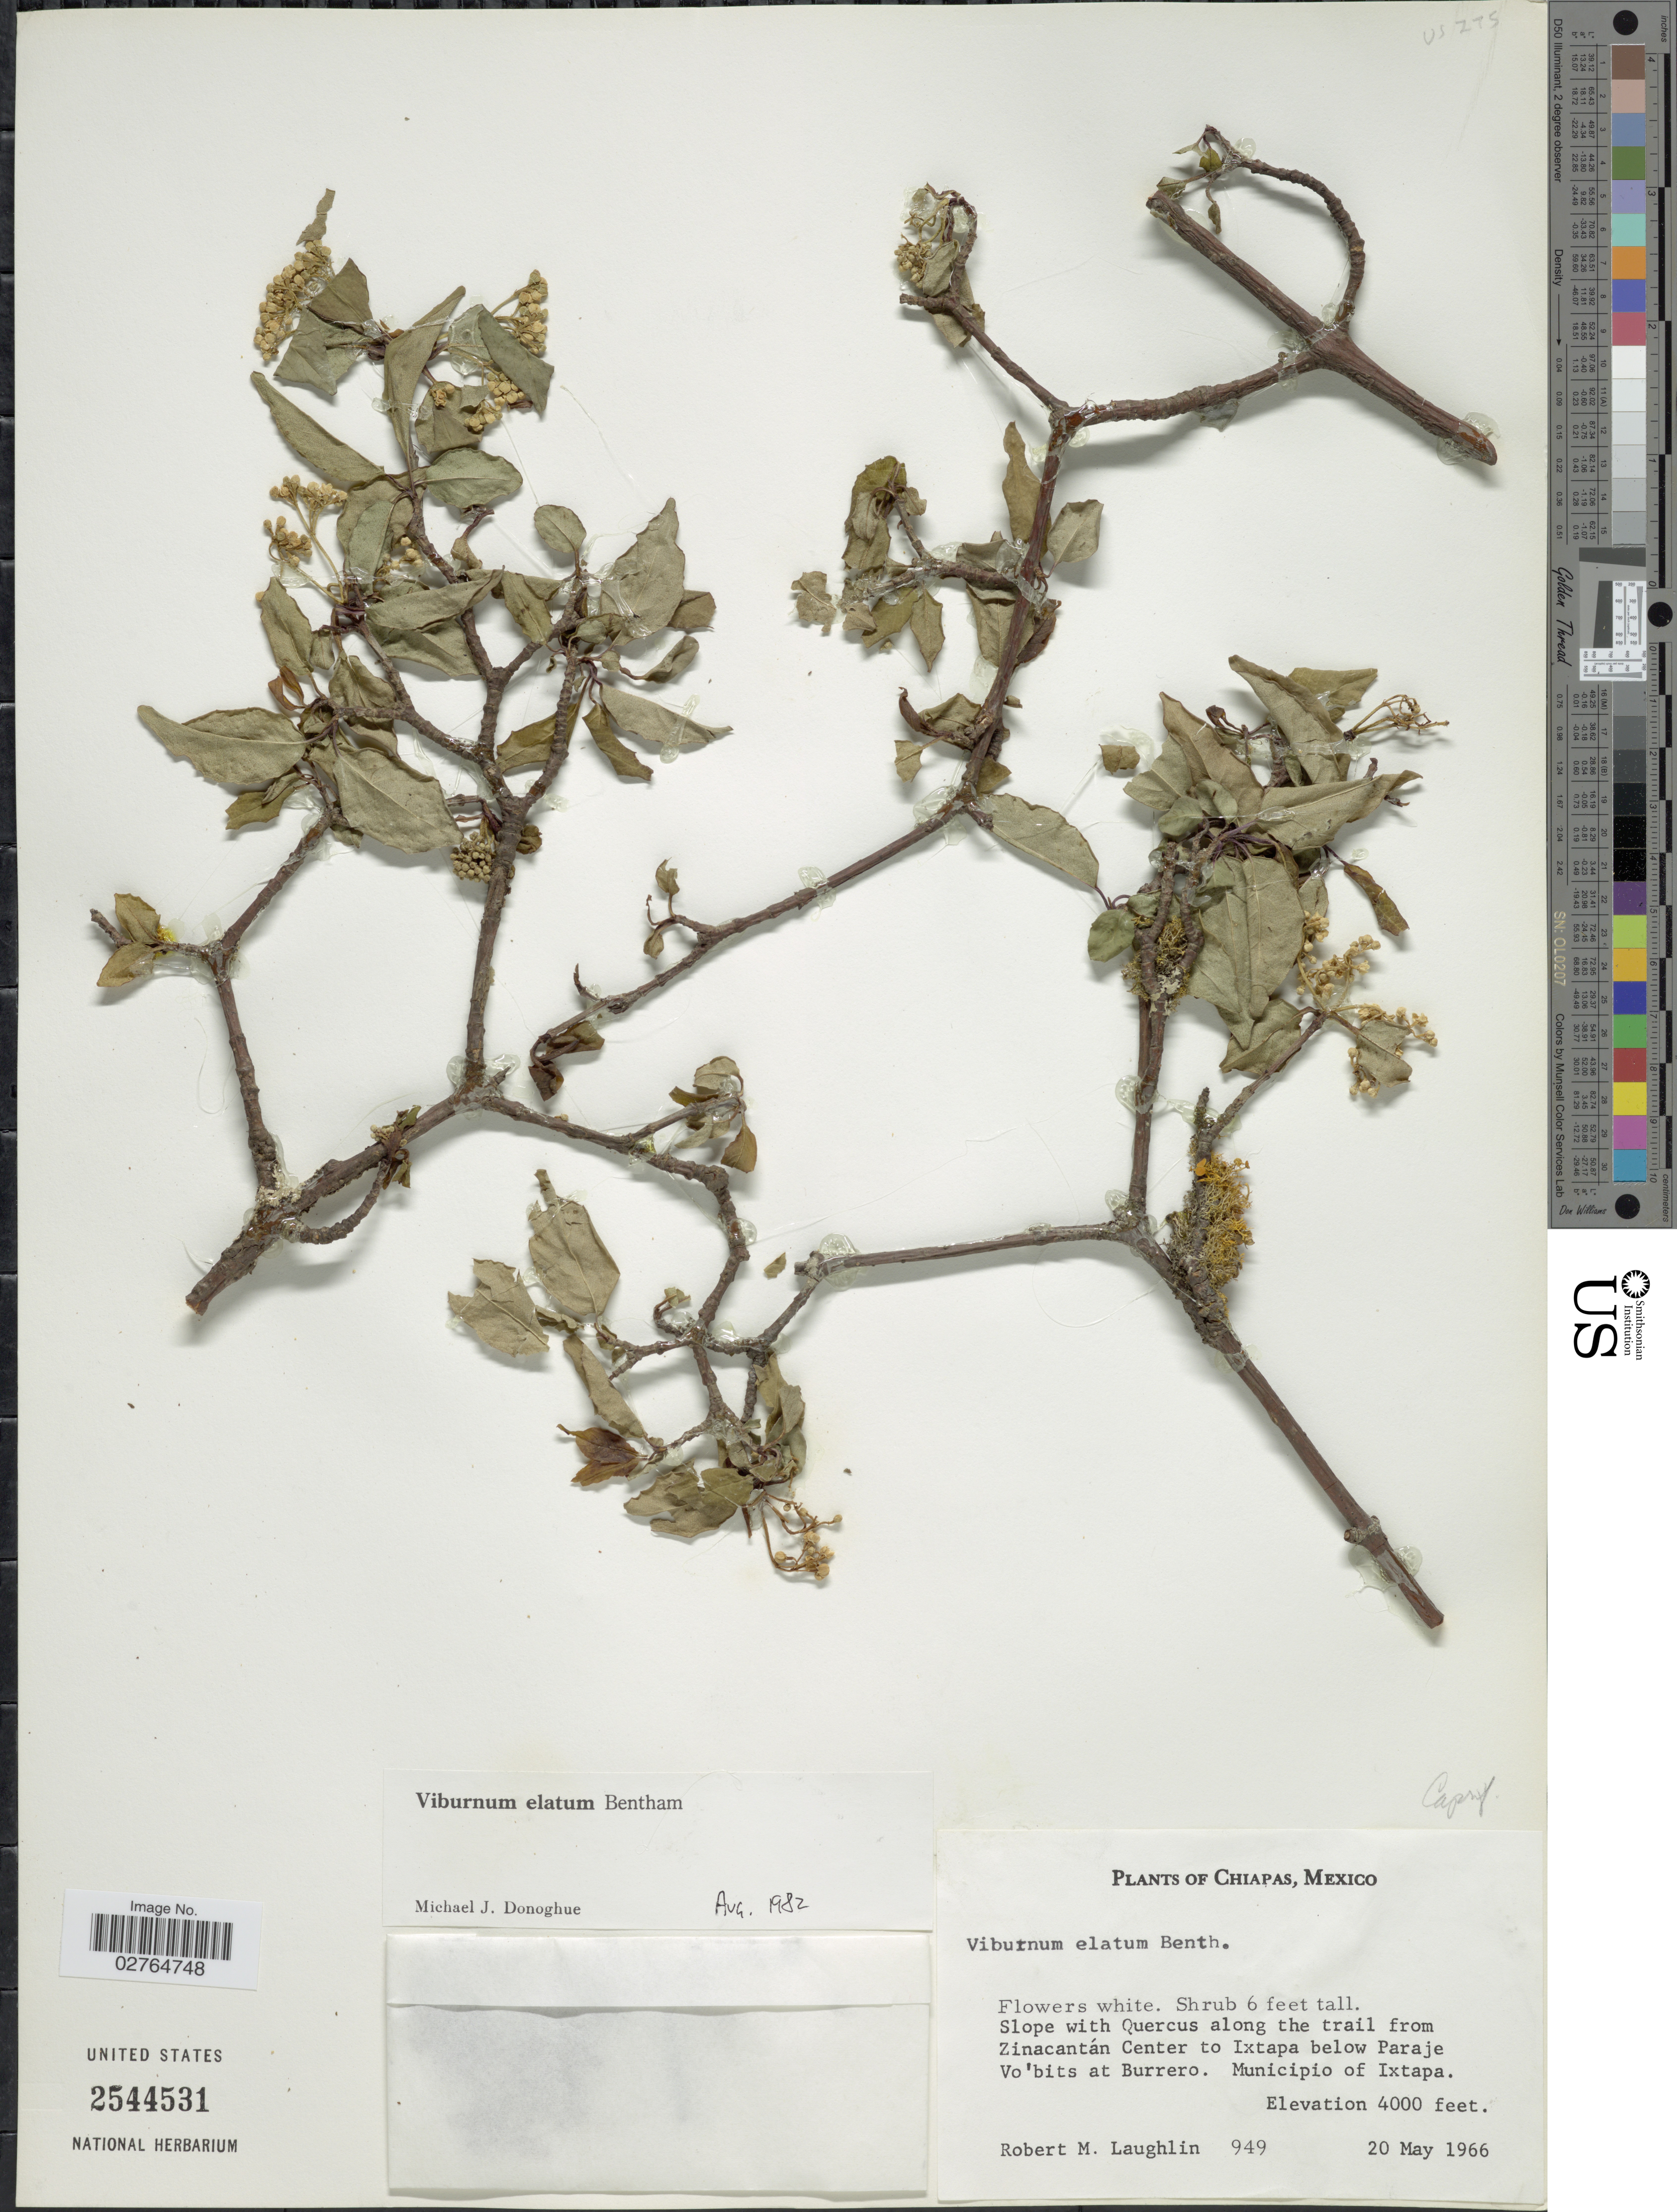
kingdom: Plantae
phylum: Tracheophyta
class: Magnoliopsida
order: Dipsacales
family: Viburnaceae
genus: Viburnum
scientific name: Viburnum elatum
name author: Benth.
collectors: R. M. Laughlin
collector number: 949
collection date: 1966-05-20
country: Mexico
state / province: Chiapas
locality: Along the trail from Zinacantán Center to Ixtapa below Paraje Vo'bits at Burrero. Municipio of Ixtapa.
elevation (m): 1219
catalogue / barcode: US 2544531